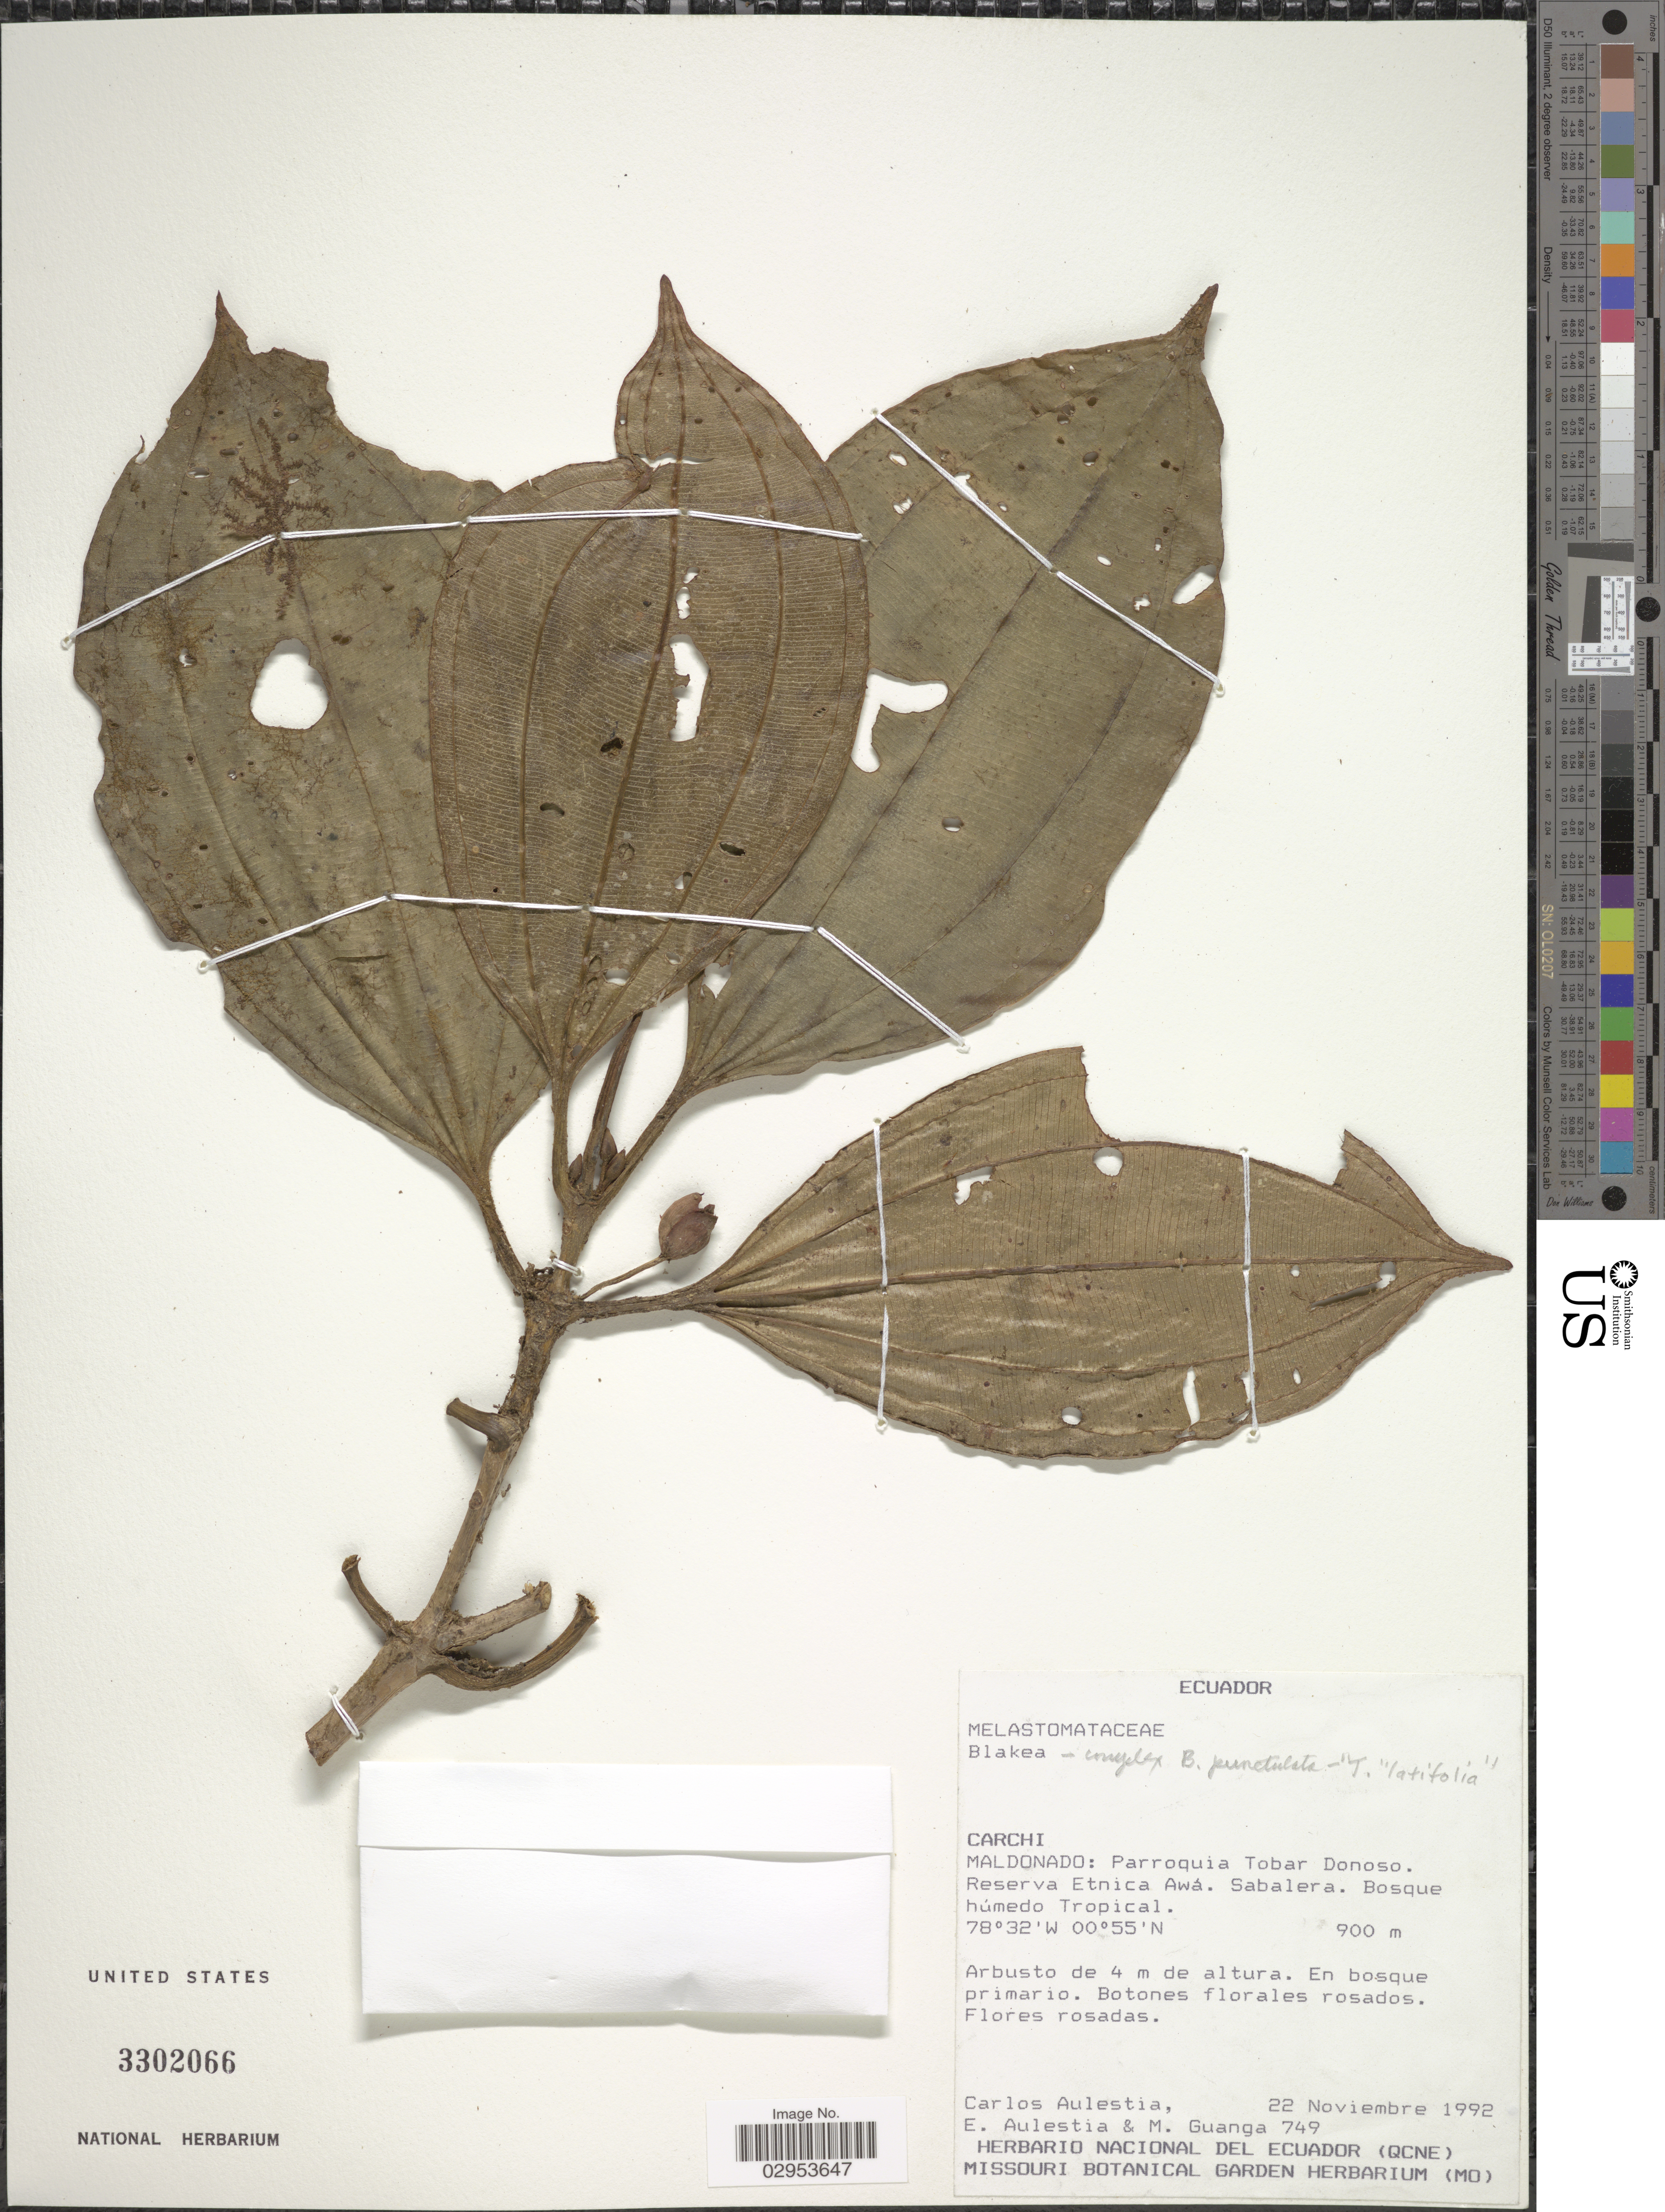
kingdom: Plantae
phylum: Tracheophyta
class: Magnoliopsida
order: Myrtales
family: Melastomataceae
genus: Blakea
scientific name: Blakea sp.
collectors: C. Aulestia, E. Aulestia & M. Guanga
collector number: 749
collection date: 1992-11-22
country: Ecuador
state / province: Carchi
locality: Maldonado: Parroquia Tobar Donoso. Reserva Etnica Awá. Sabalera.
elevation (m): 900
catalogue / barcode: US 3302066